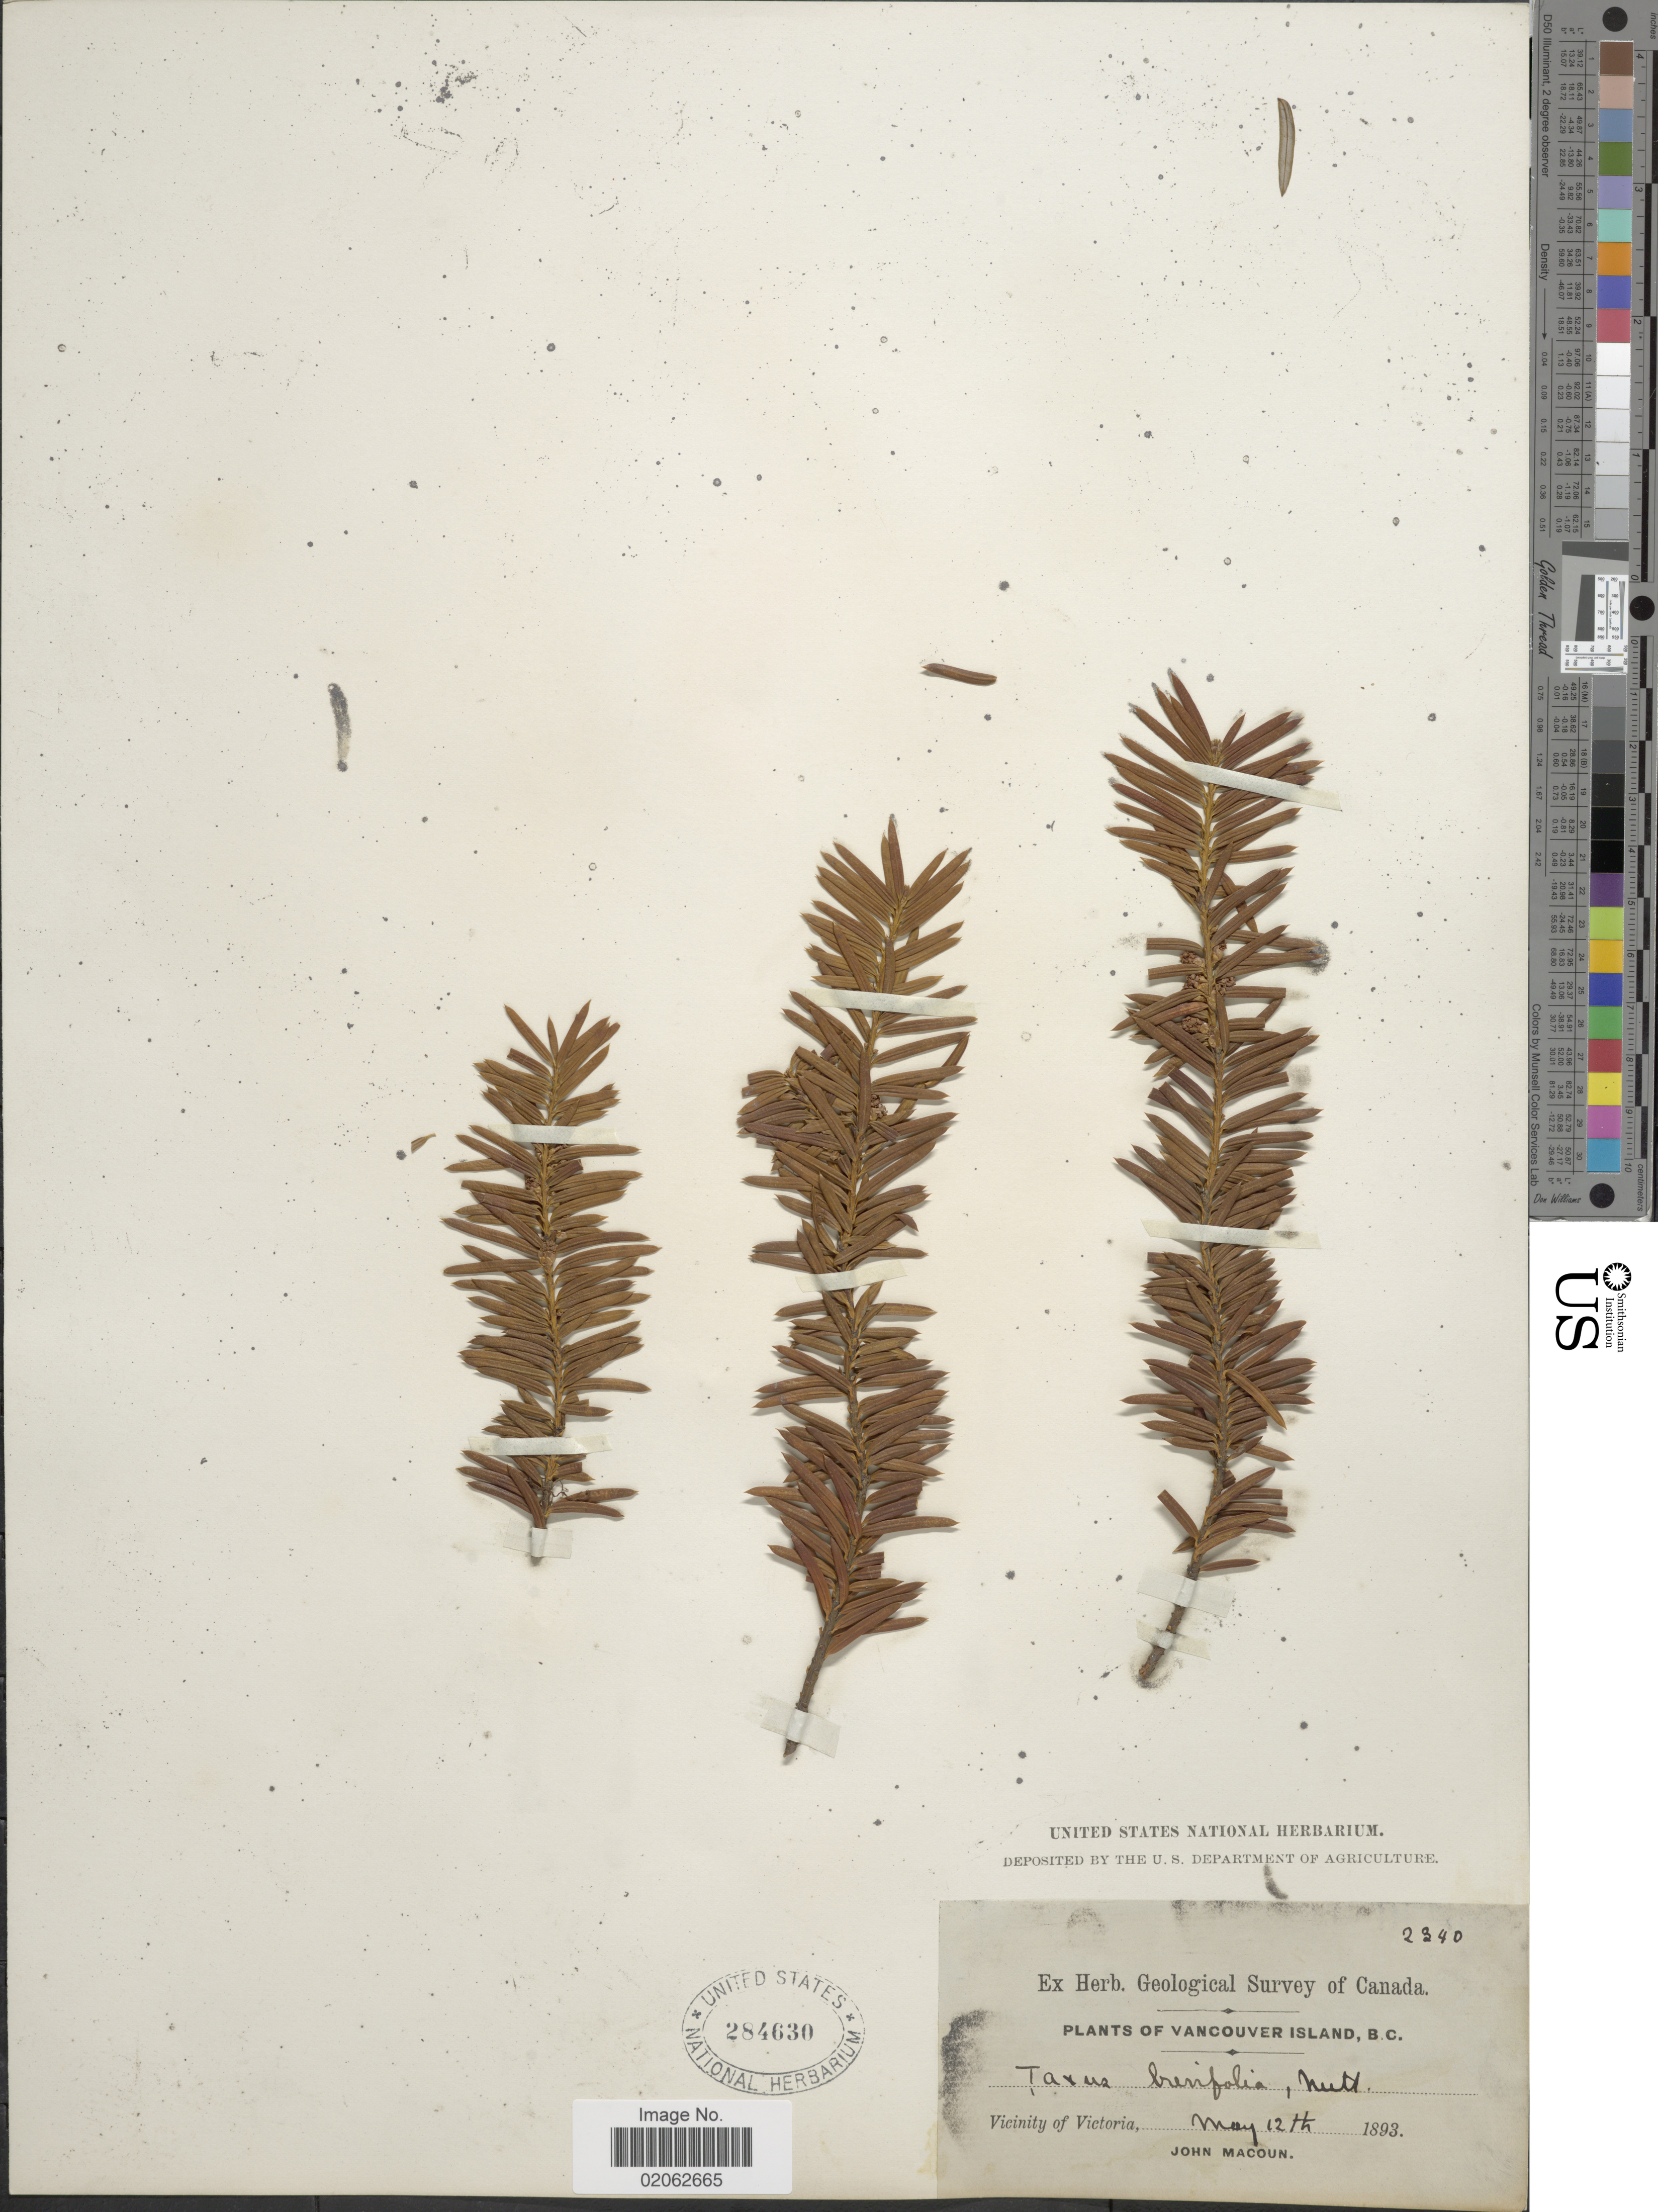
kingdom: Plantae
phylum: Tracheophyta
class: Pinopsida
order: Pinales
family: Taxaceae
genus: Taxus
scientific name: Taxus brevifolia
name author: Nutt.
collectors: J. Macoun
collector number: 2340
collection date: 1893-05-12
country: Canada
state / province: British Columbia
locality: Vancouver Island, B.C., Vicinity of Victoria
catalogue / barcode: US 284630